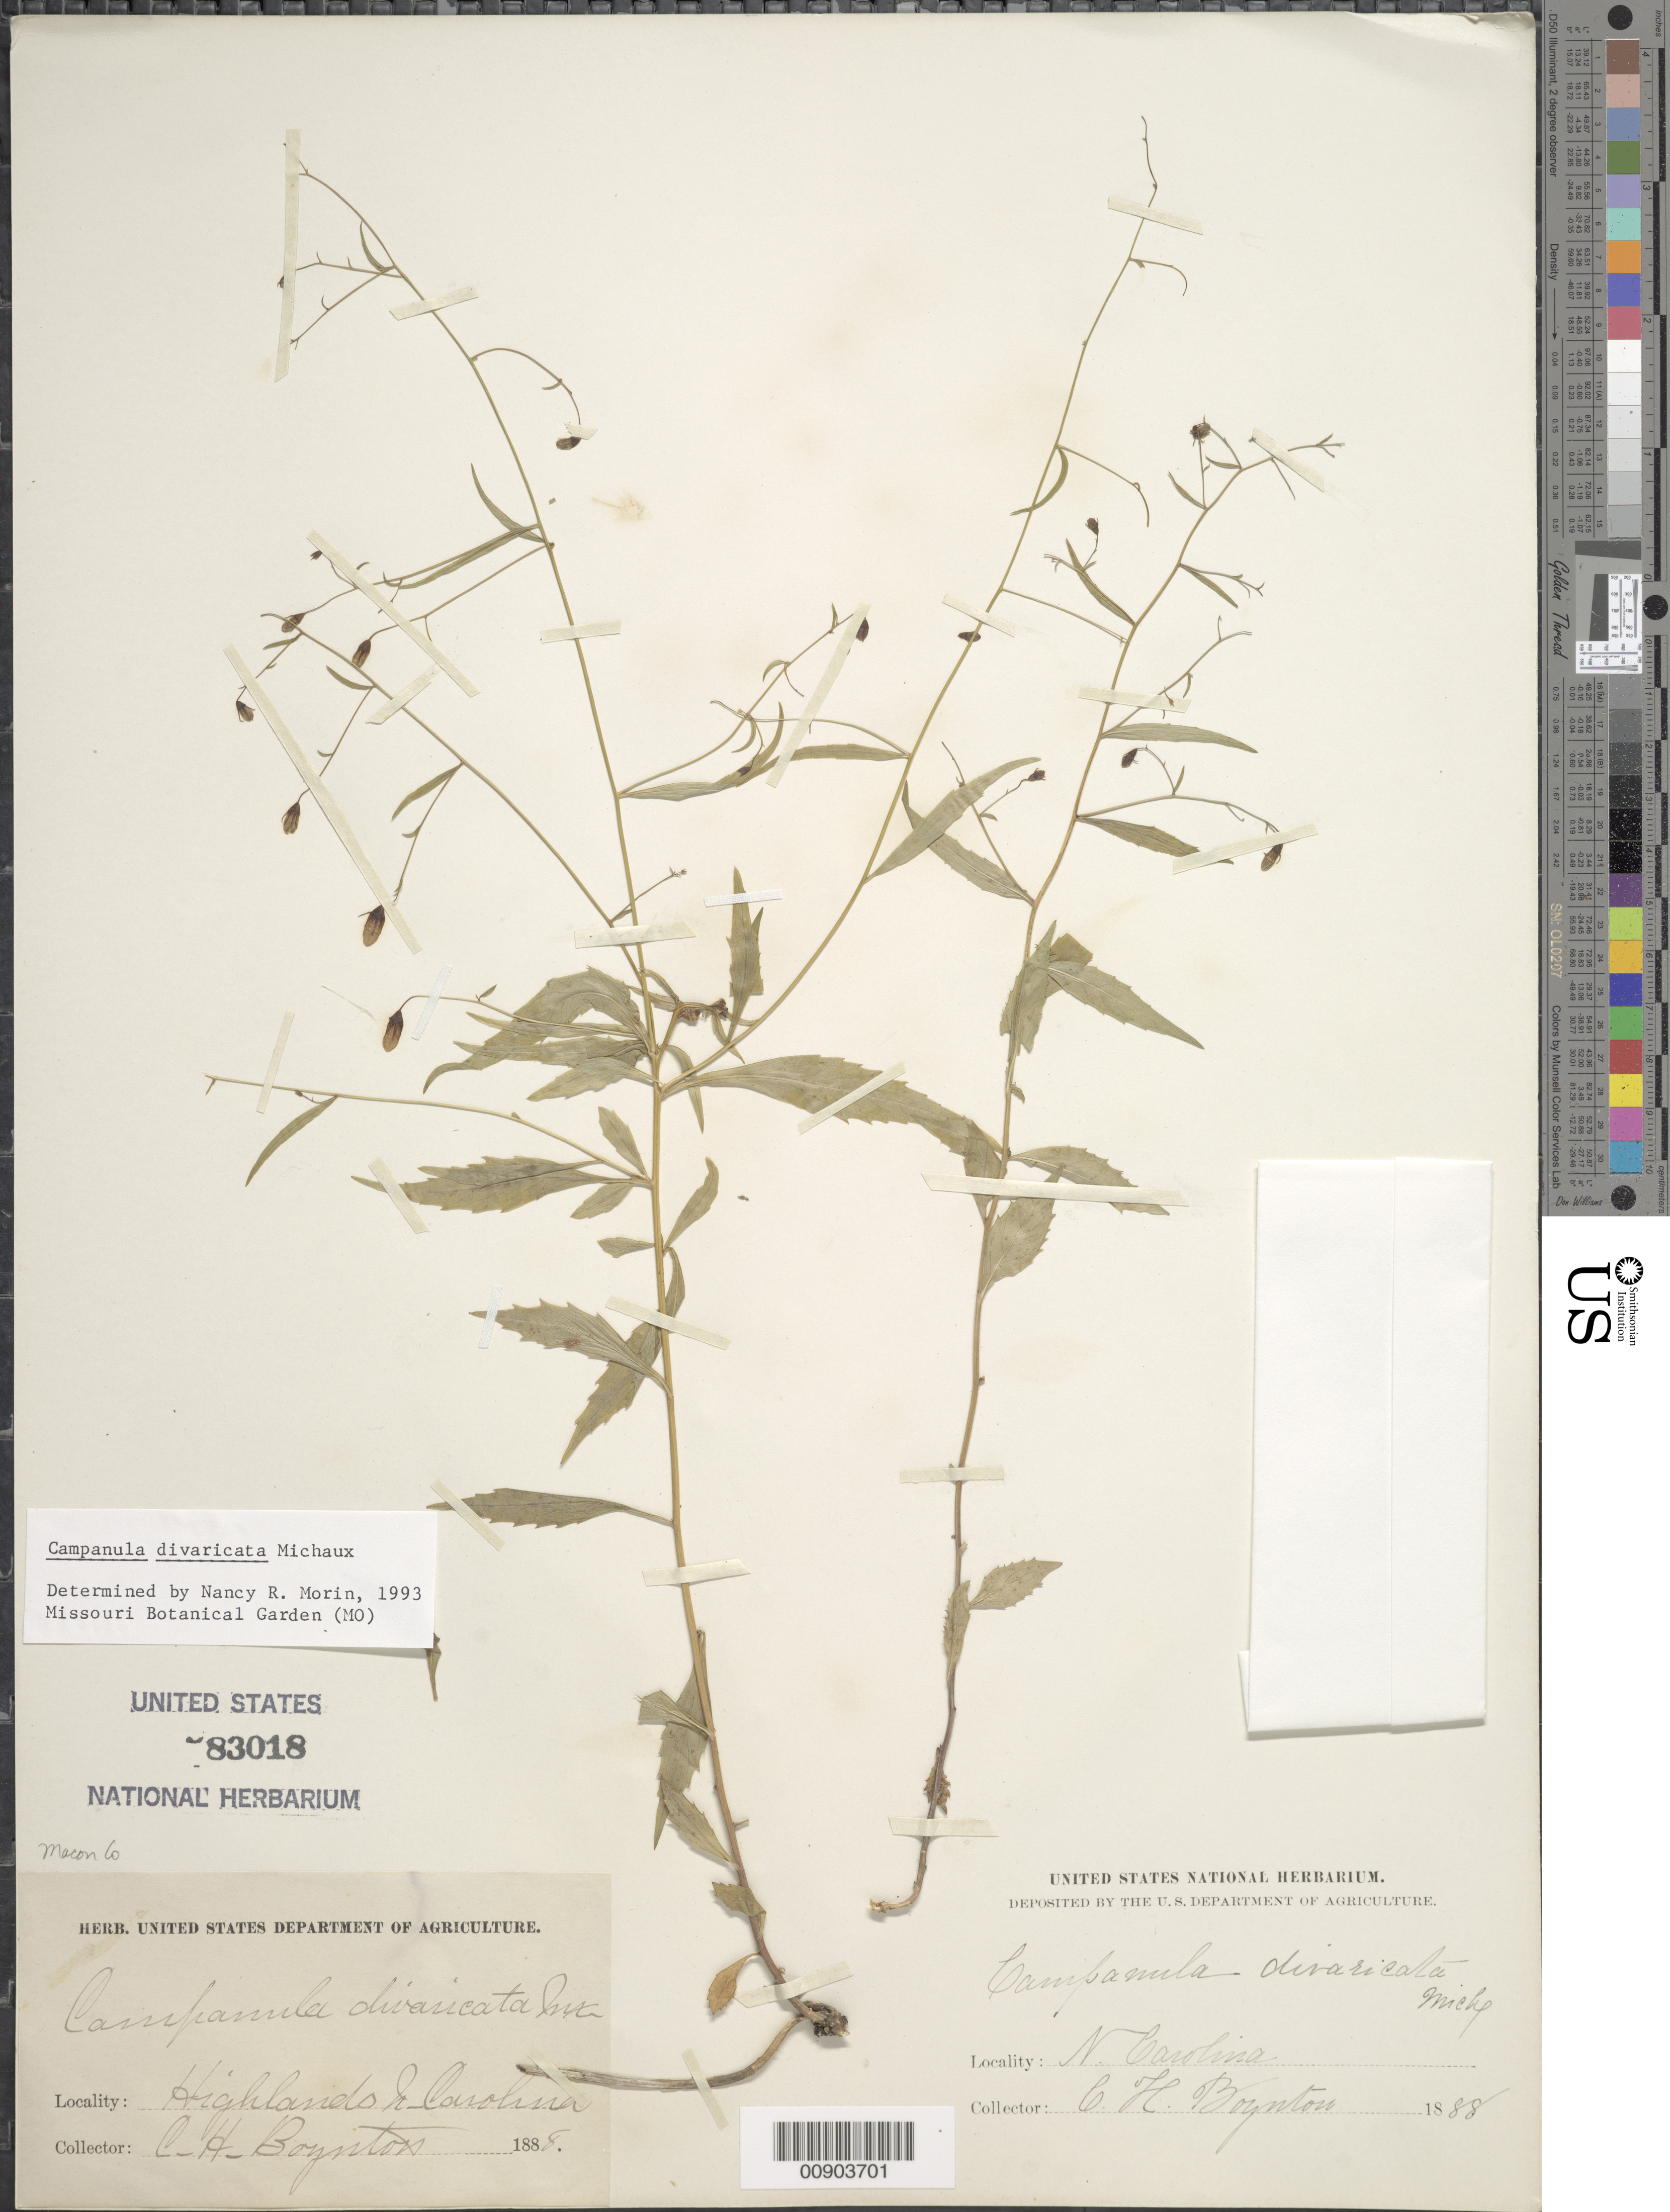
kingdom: Plantae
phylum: Tracheophyta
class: Magnoliopsida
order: Asterales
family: Campanulaceae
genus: Campanula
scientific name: Campanula divaricata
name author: Michx.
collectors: E. Boynton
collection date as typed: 1888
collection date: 1888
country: United States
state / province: North Carolina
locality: Highlands.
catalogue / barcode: US 83018